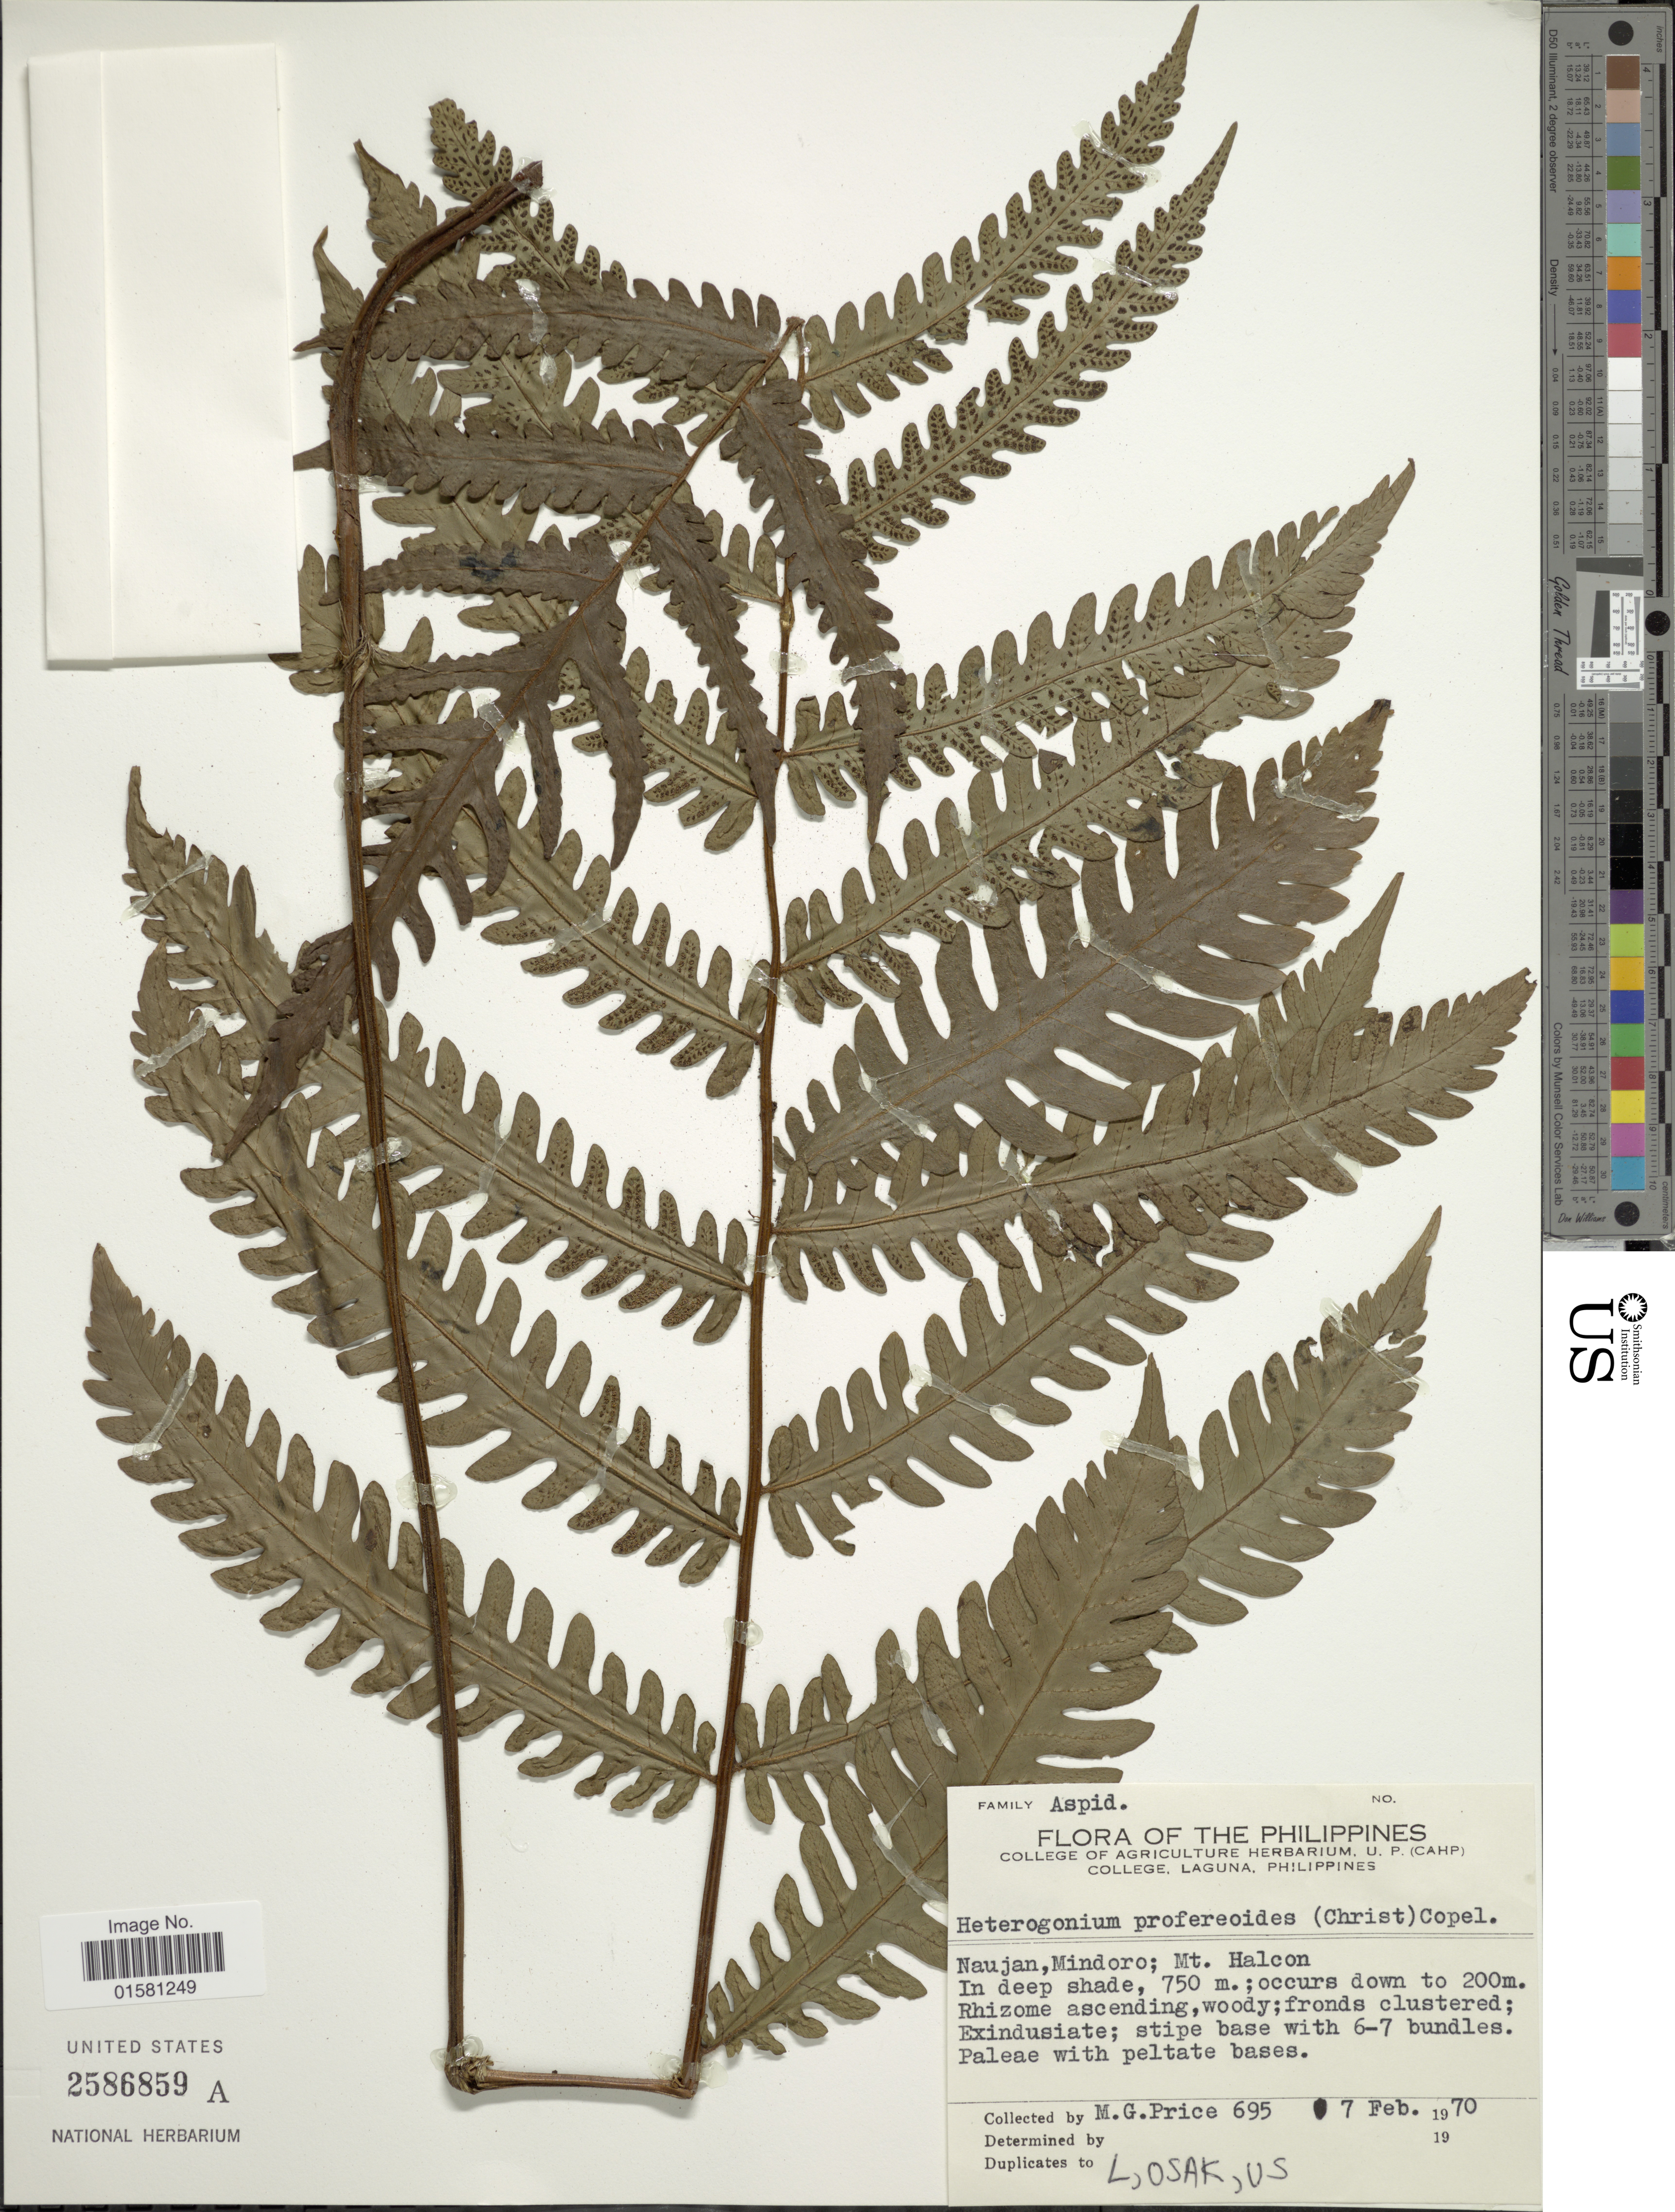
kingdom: Plantae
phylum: Tracheophyta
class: Polypodiopsida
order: Polypodiales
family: Tectariaceae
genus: Tectaria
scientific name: Tectaria profereoides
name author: (Christ) S.Y. Dong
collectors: M. G. Price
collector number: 695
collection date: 1970-02-07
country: Philippines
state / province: Mimaropa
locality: Naujan, Mindoro; Mt. Halcon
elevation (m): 200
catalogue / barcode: US 2586859A